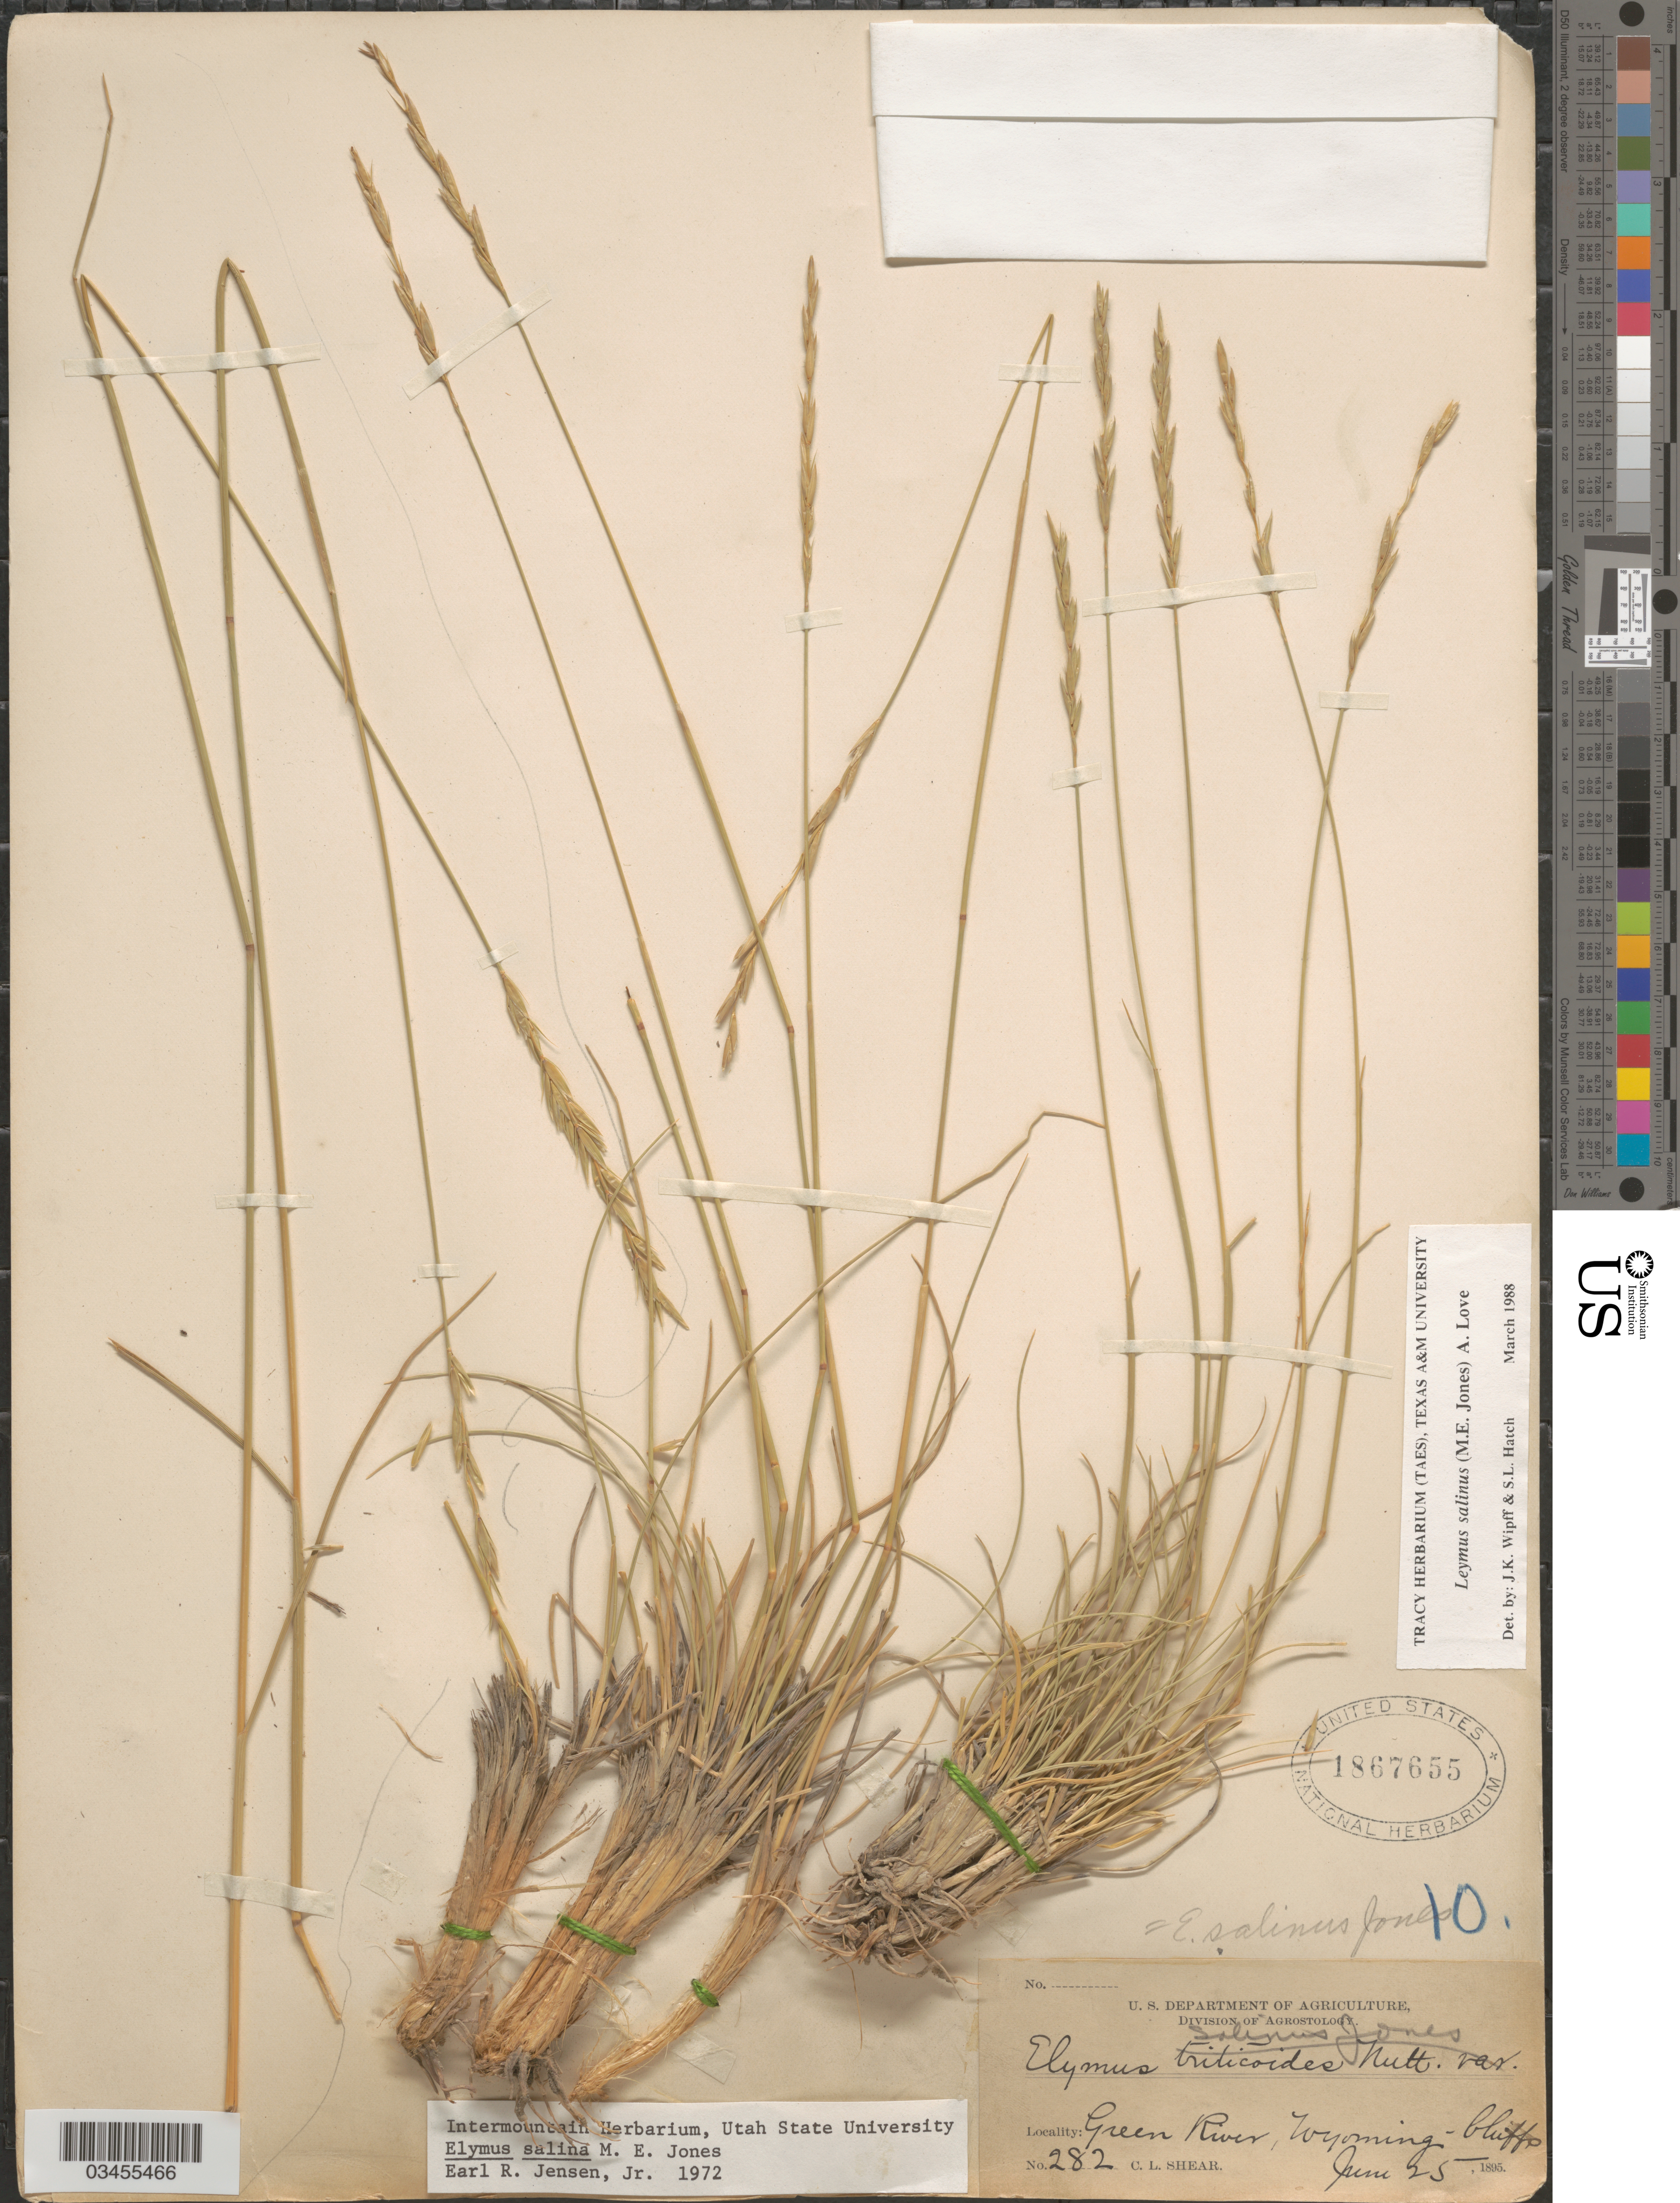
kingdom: Plantae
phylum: Tracheophyta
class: Liliopsida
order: Poales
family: Poaceae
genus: Leymus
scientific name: Leymus salina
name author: (M.E. Jones) Á. Löve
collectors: C. L. Shear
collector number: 282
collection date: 1895-06-25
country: United States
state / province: Wyoming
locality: Green River.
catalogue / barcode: US 1867655